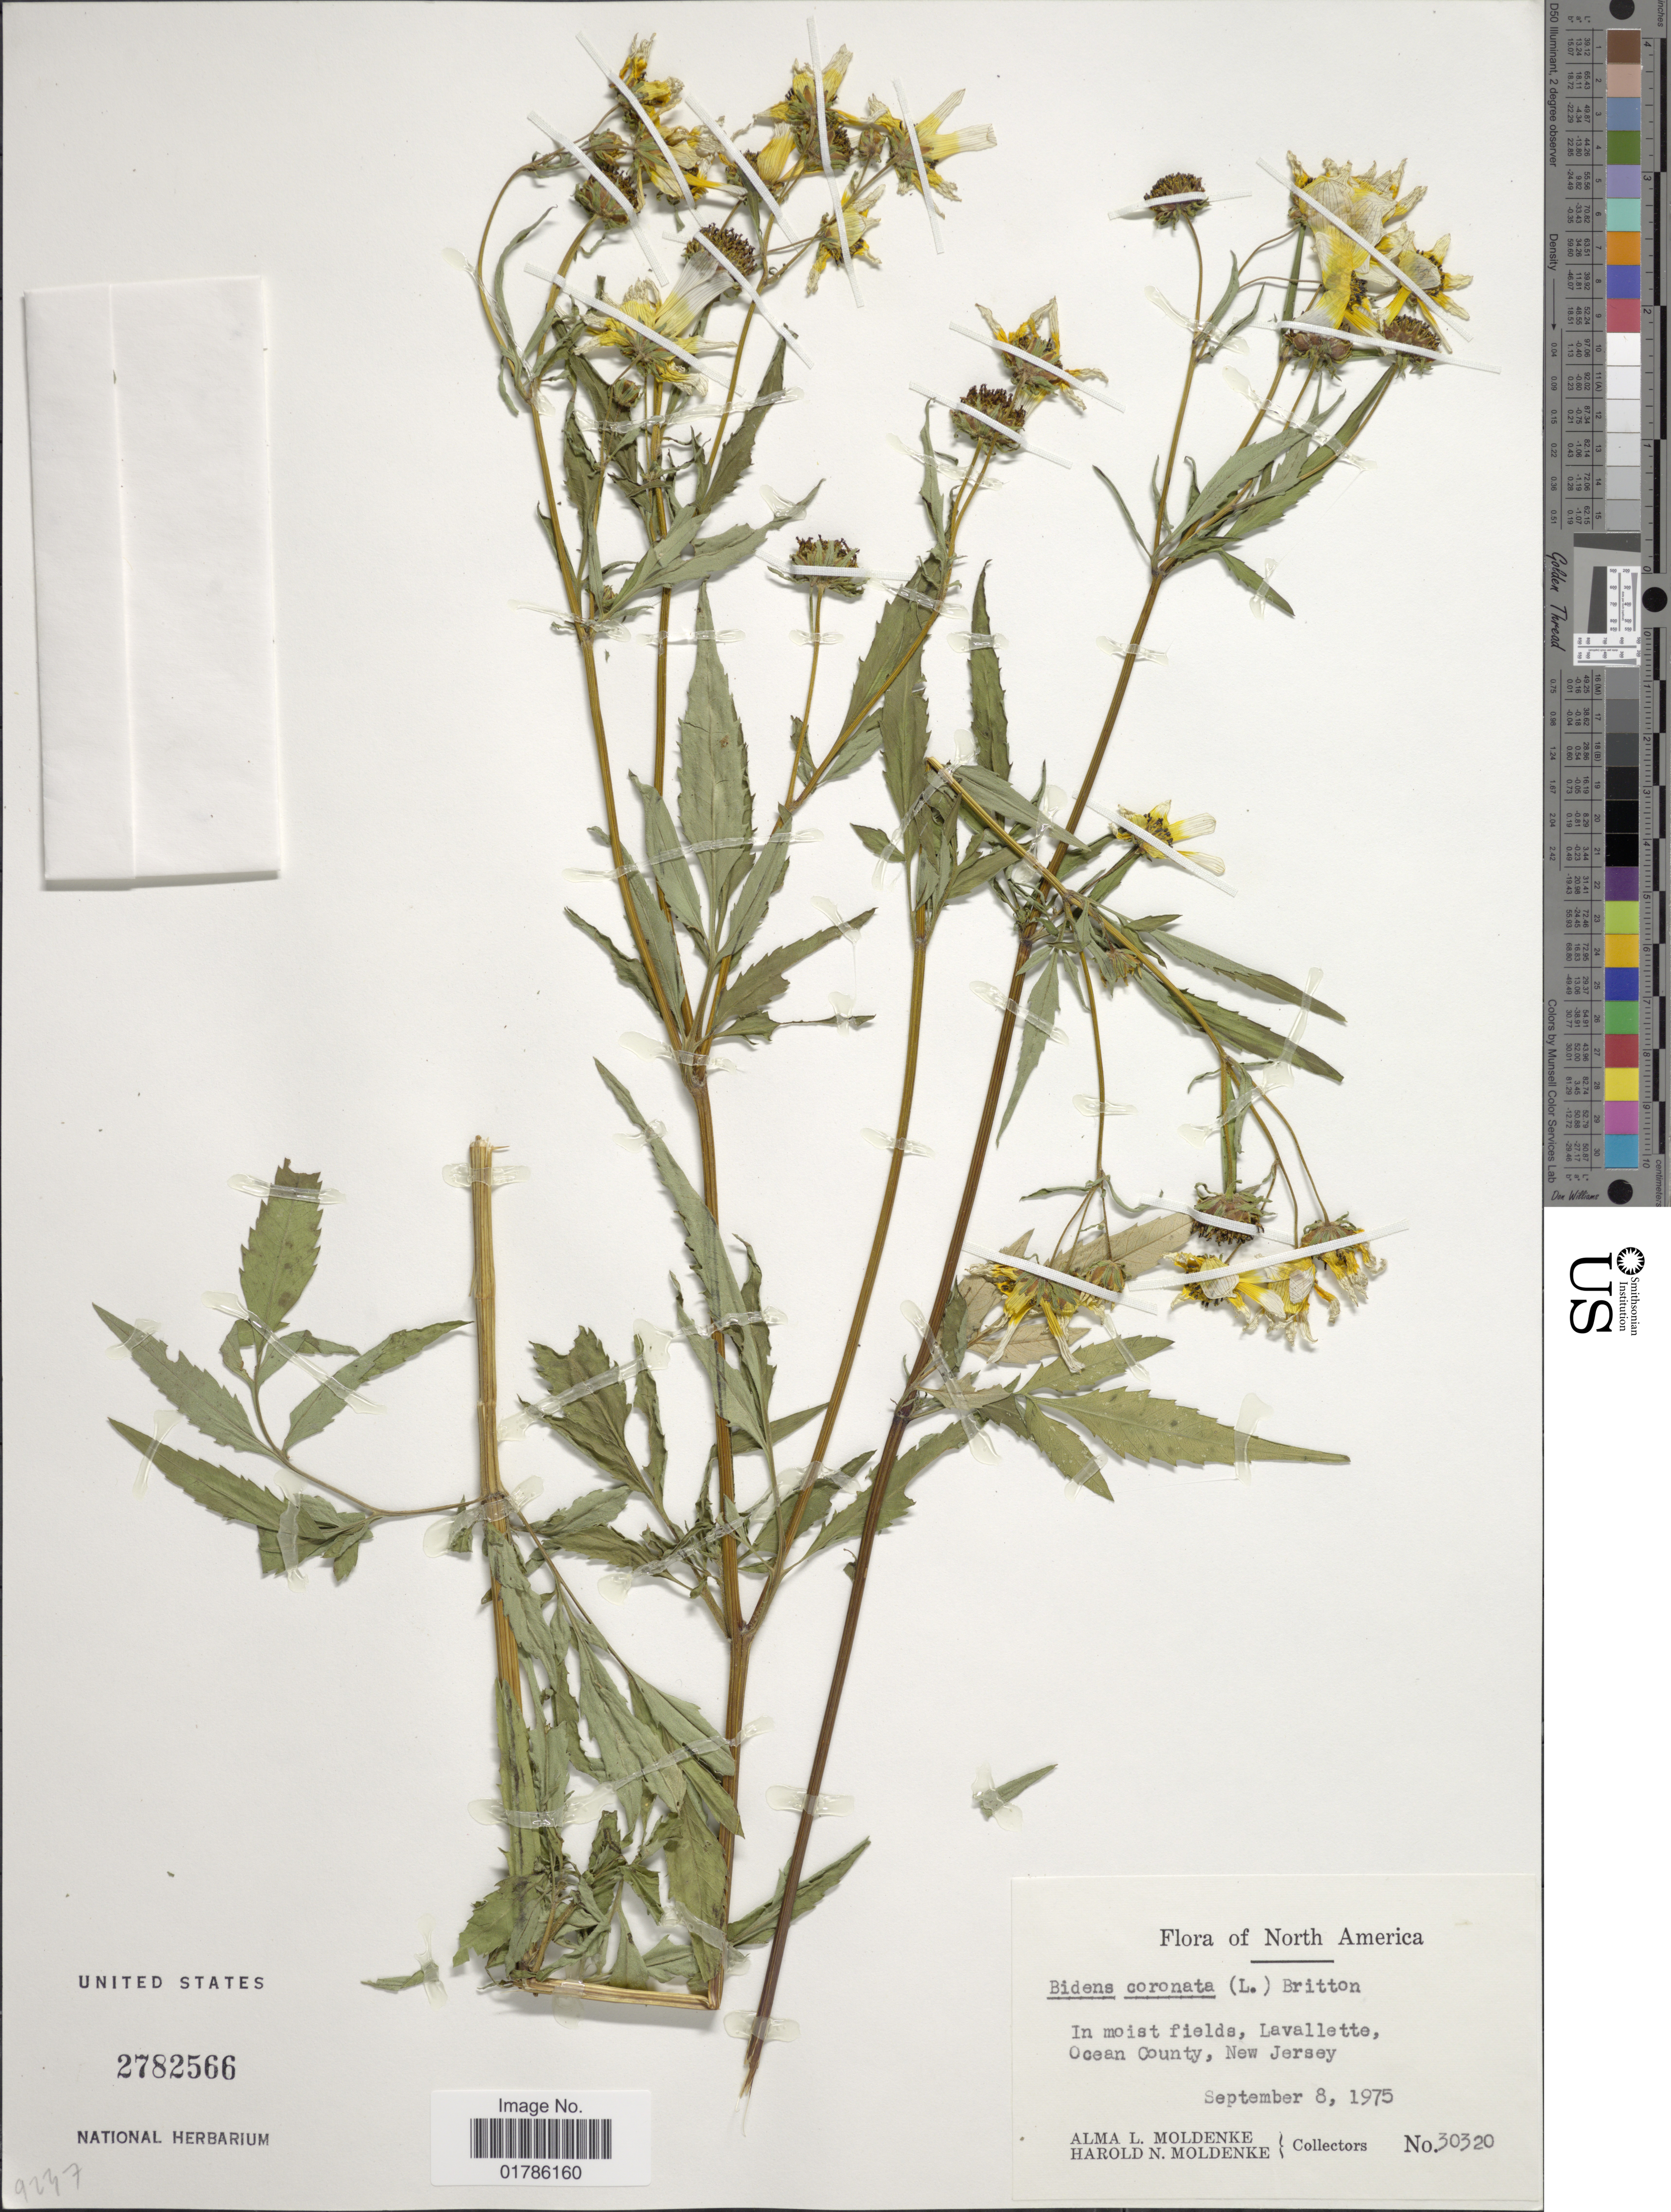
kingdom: Plantae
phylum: Tracheophyta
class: Magnoliopsida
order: Asterales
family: Asteraceae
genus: Bidens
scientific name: Bidens connata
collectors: A. L. Moldenke & H. N. Moldenke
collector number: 30320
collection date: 1975-09-08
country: United States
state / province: New Jersey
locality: Lavallette, Ocean County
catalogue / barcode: US 2782566